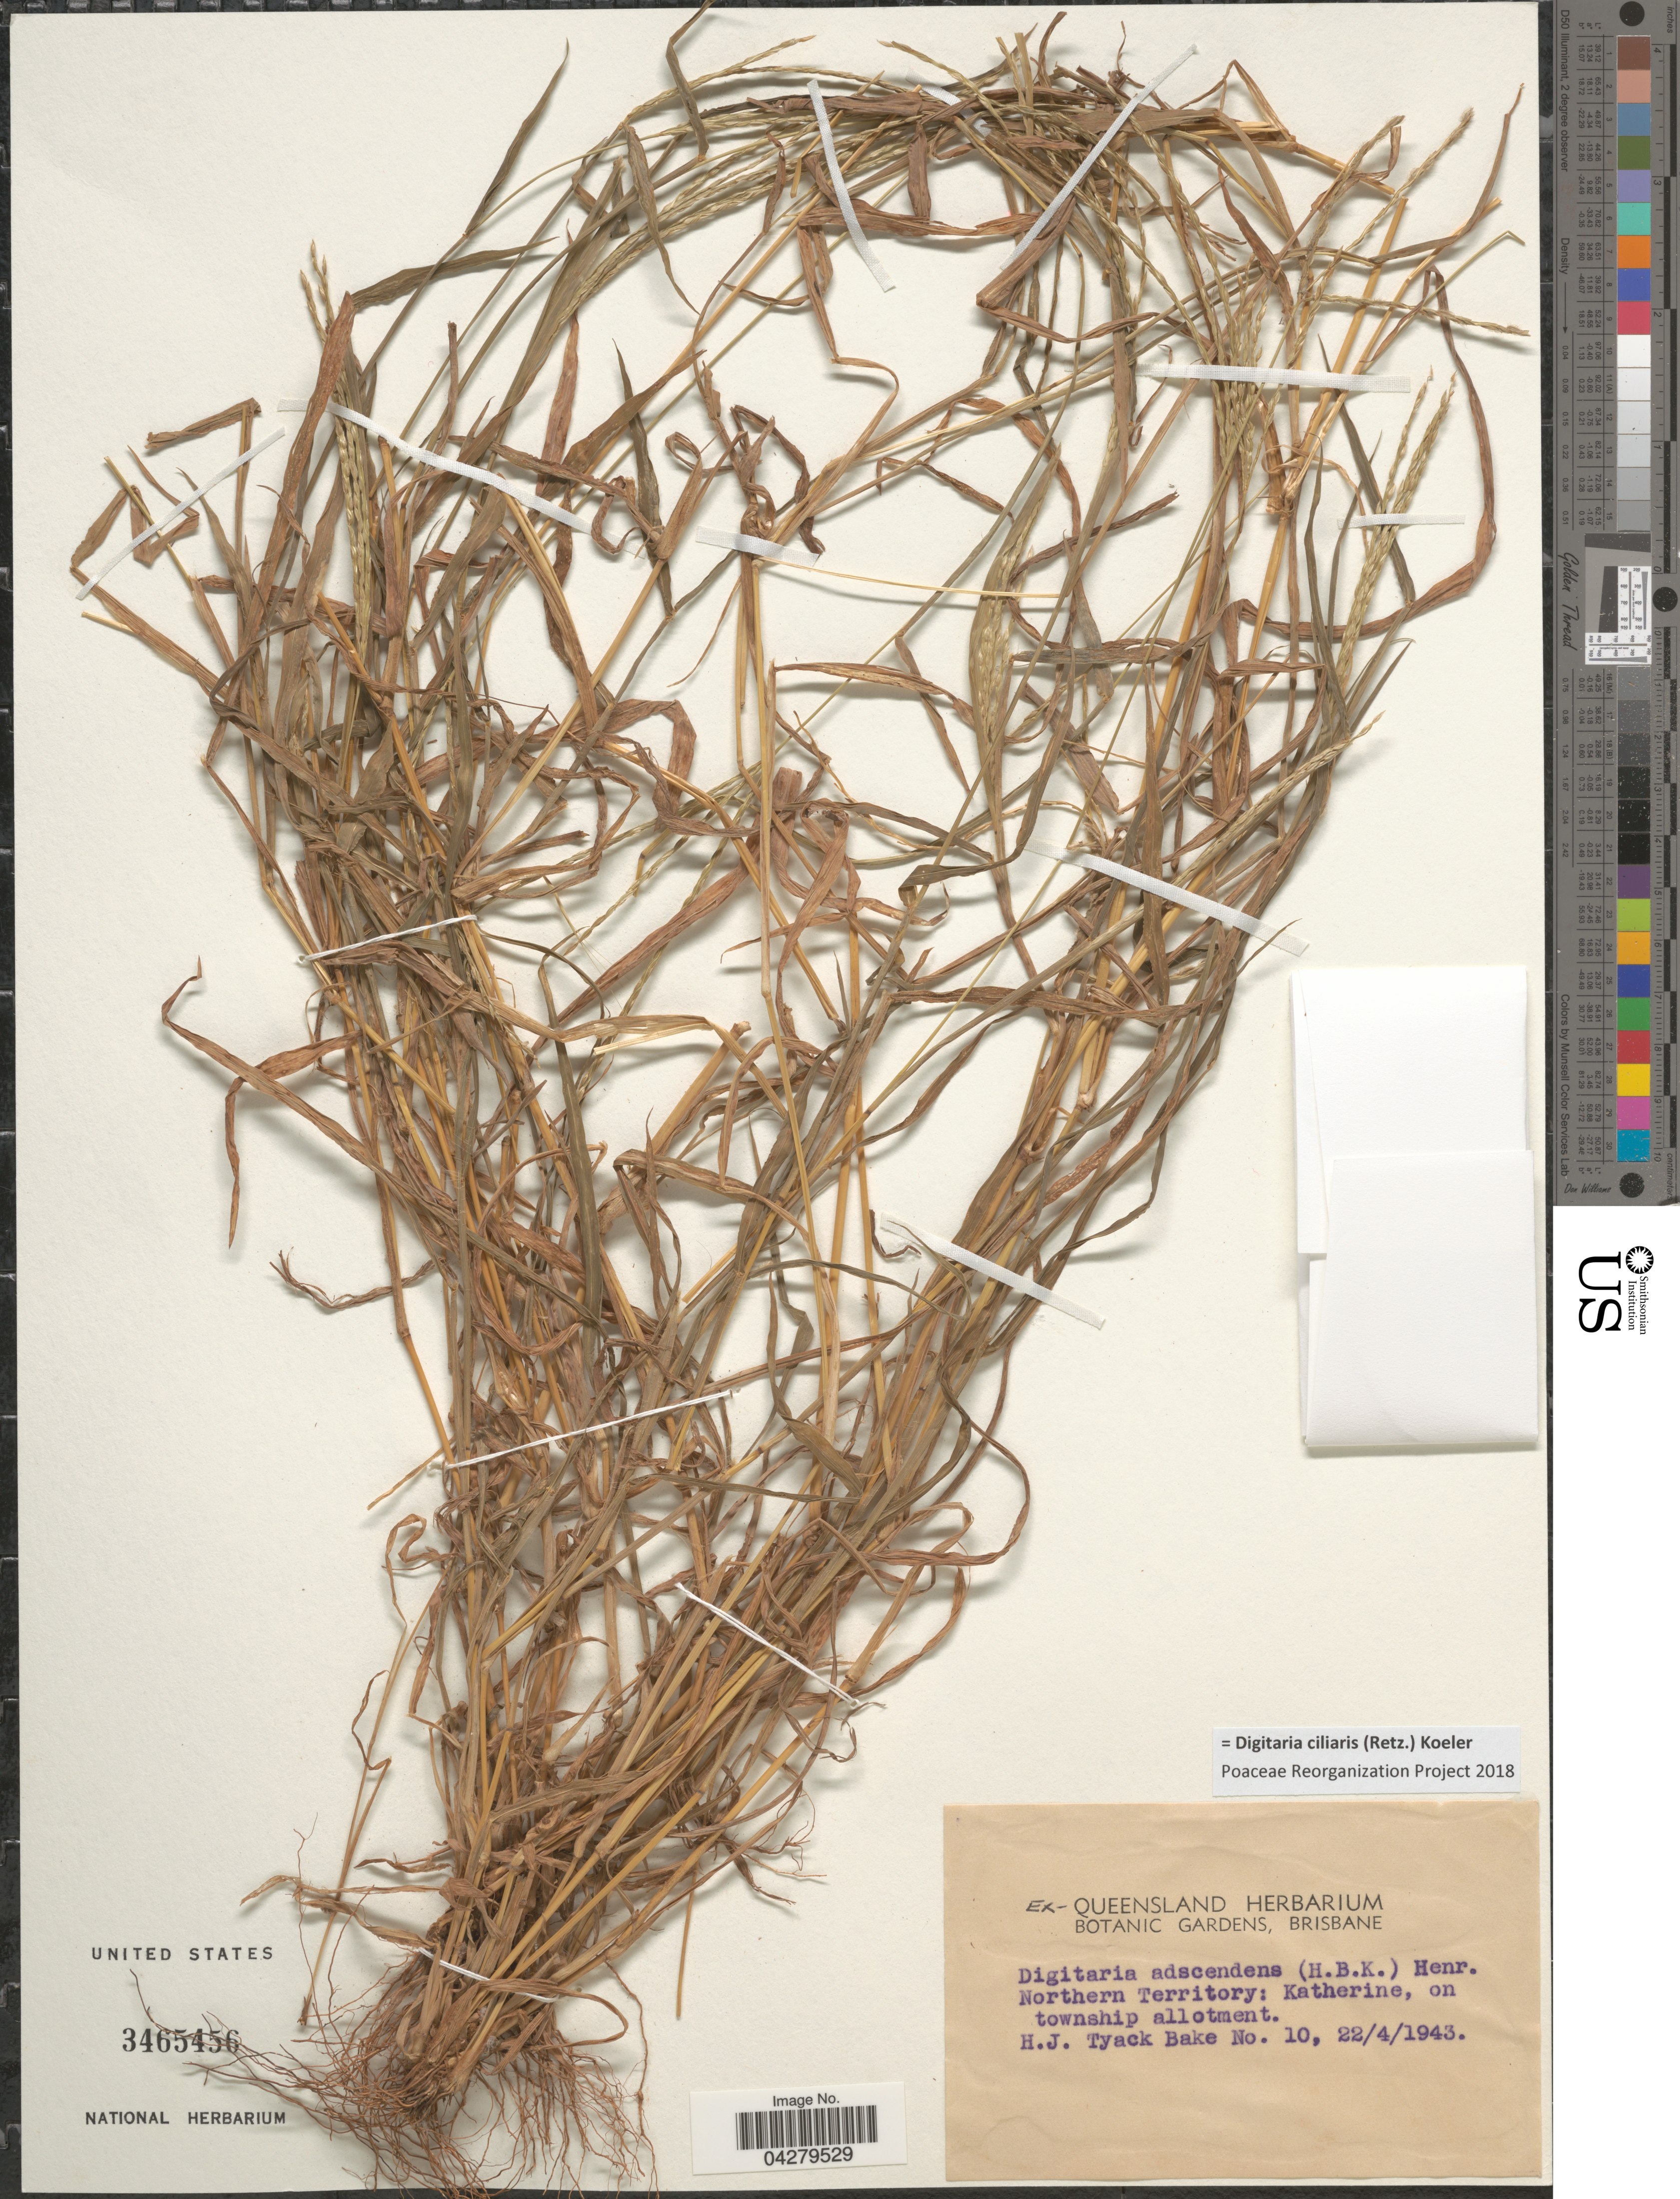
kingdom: Plantae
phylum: Tracheophyta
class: Liliopsida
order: Poales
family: Poaceae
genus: Digitaria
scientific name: Digitaria brownii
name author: (Roem. & Schult.) Hughes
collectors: H. Bake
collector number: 10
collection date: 1943-04-22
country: Australia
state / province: Northern Territory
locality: Katherine, on township allotment.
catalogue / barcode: US 3465456